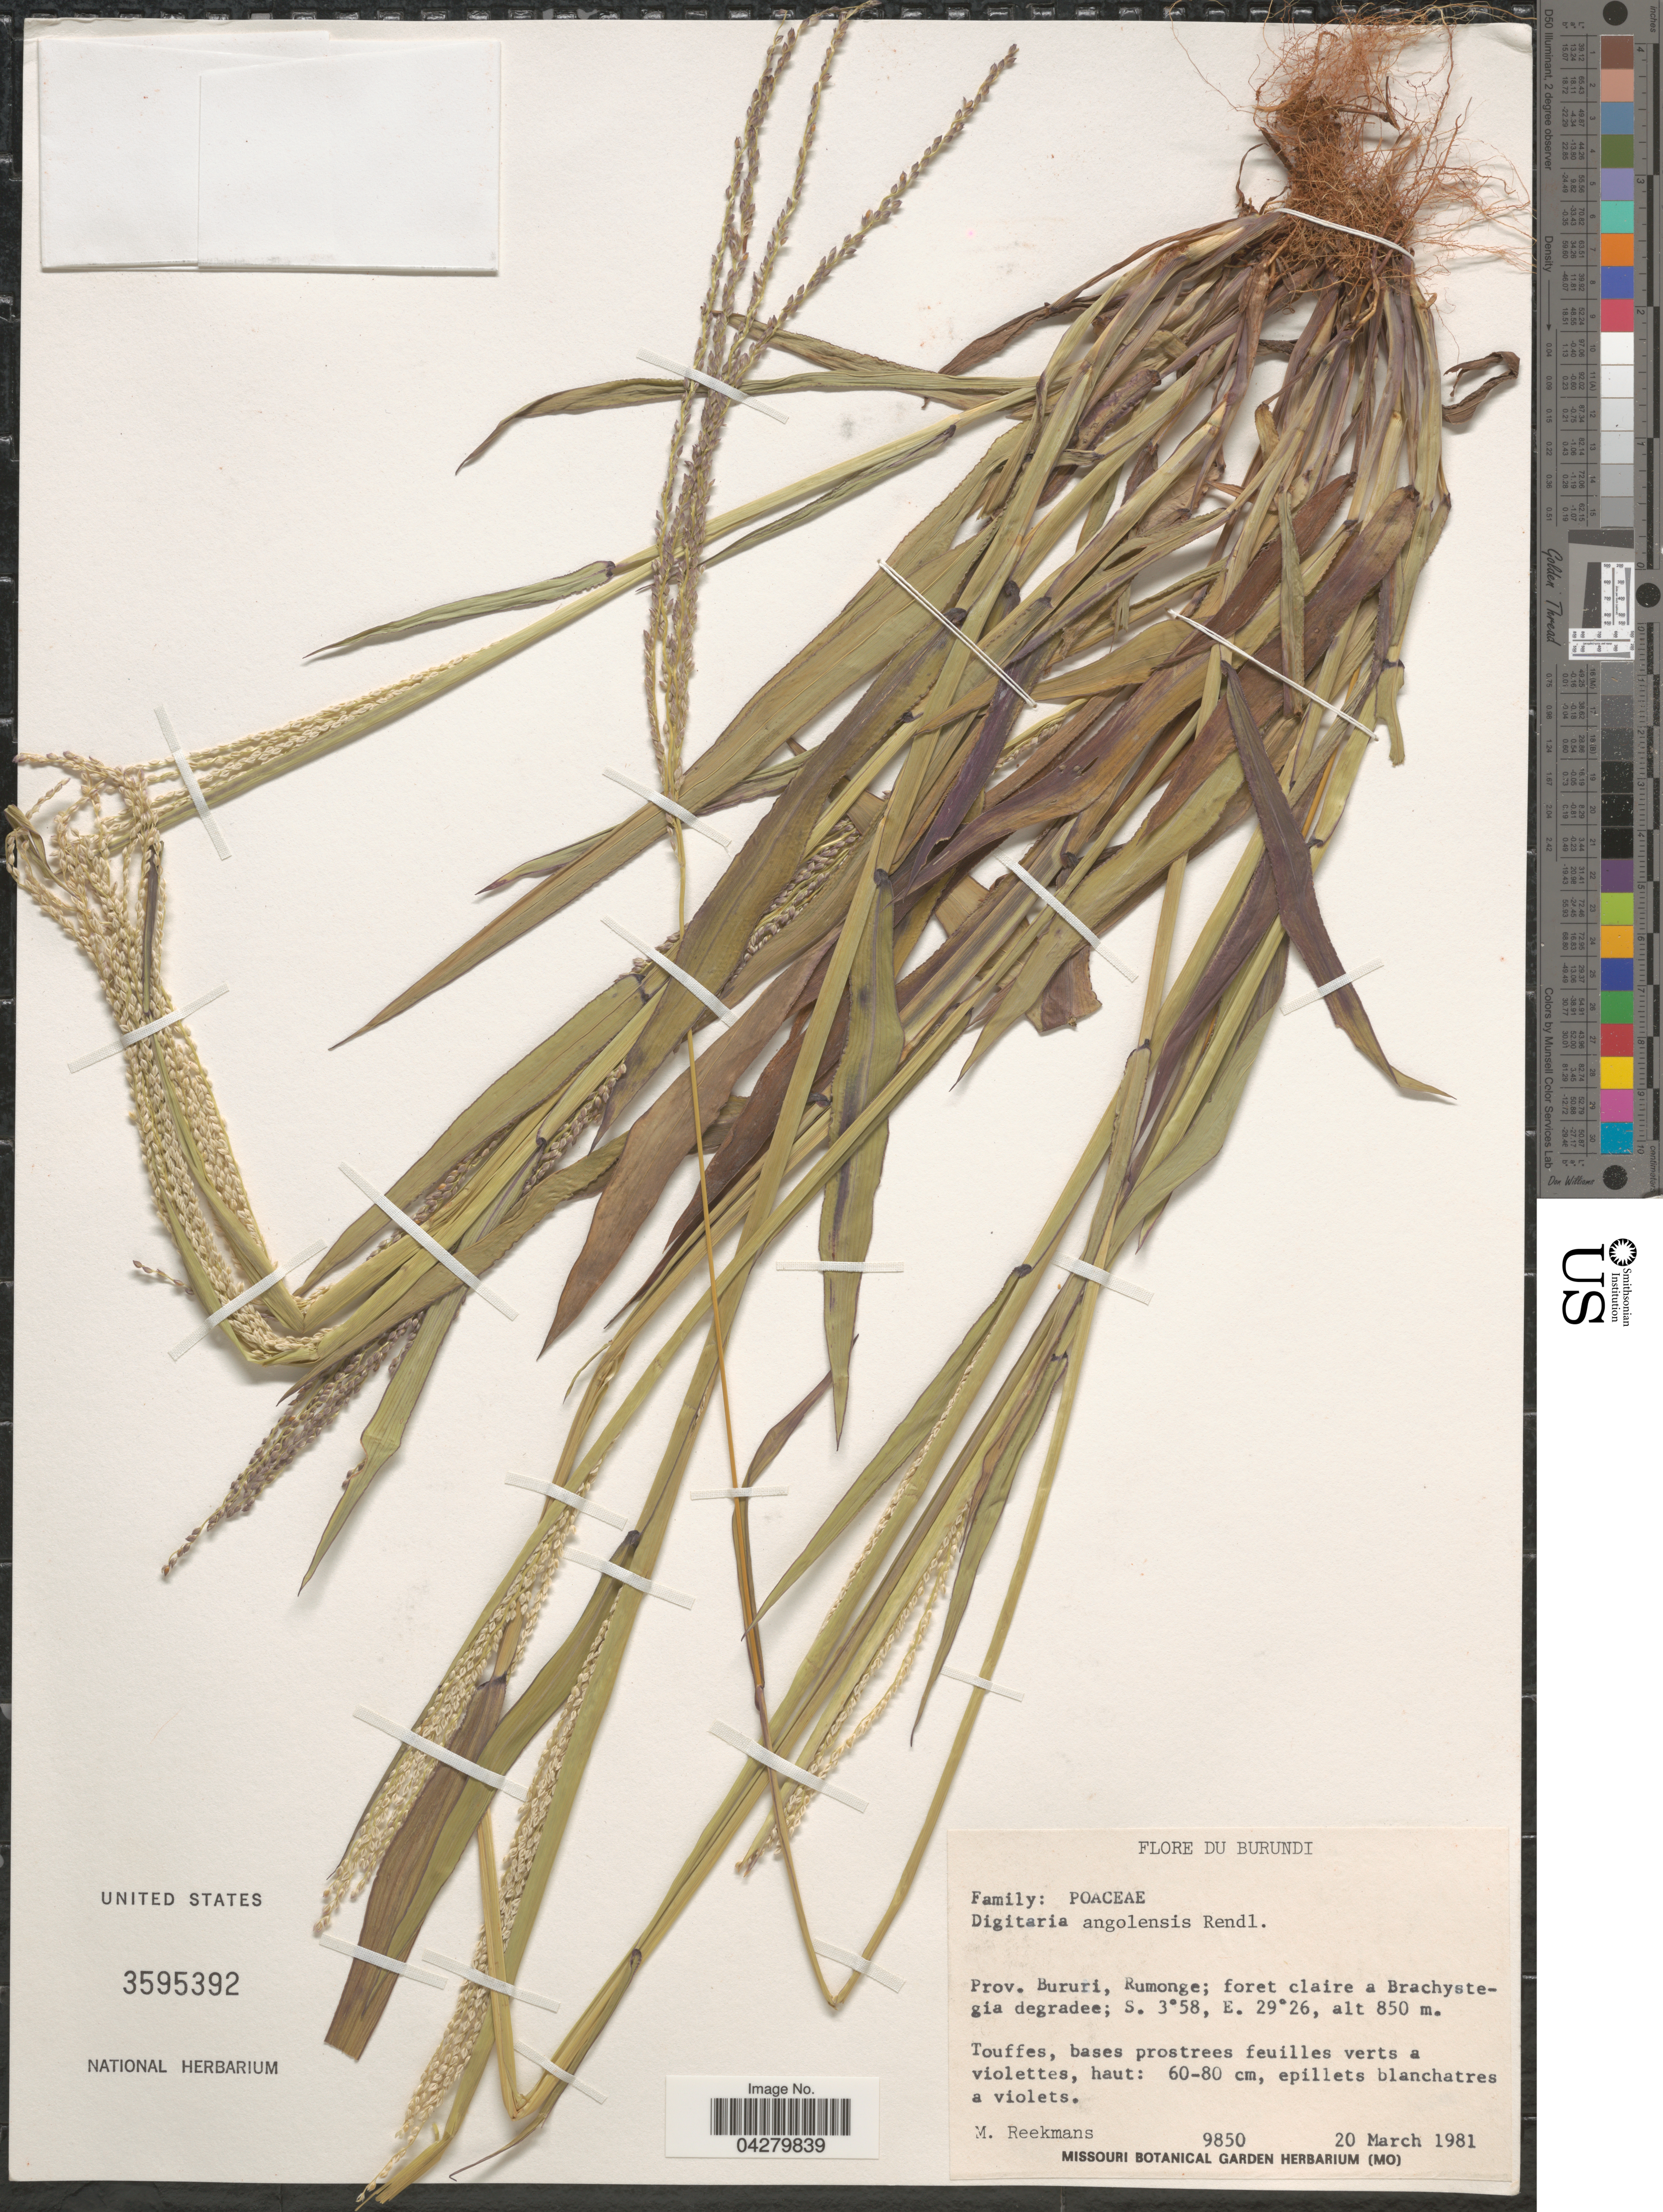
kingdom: Plantae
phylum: Tracheophyta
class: Liliopsida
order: Poales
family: Poaceae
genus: Digitaria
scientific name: Digitaria angolensis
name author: Rendle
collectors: M. Reekmans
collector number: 9850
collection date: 1981-03-20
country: Burundi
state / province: Bururi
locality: Rumonge.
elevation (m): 850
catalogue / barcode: US 3595392